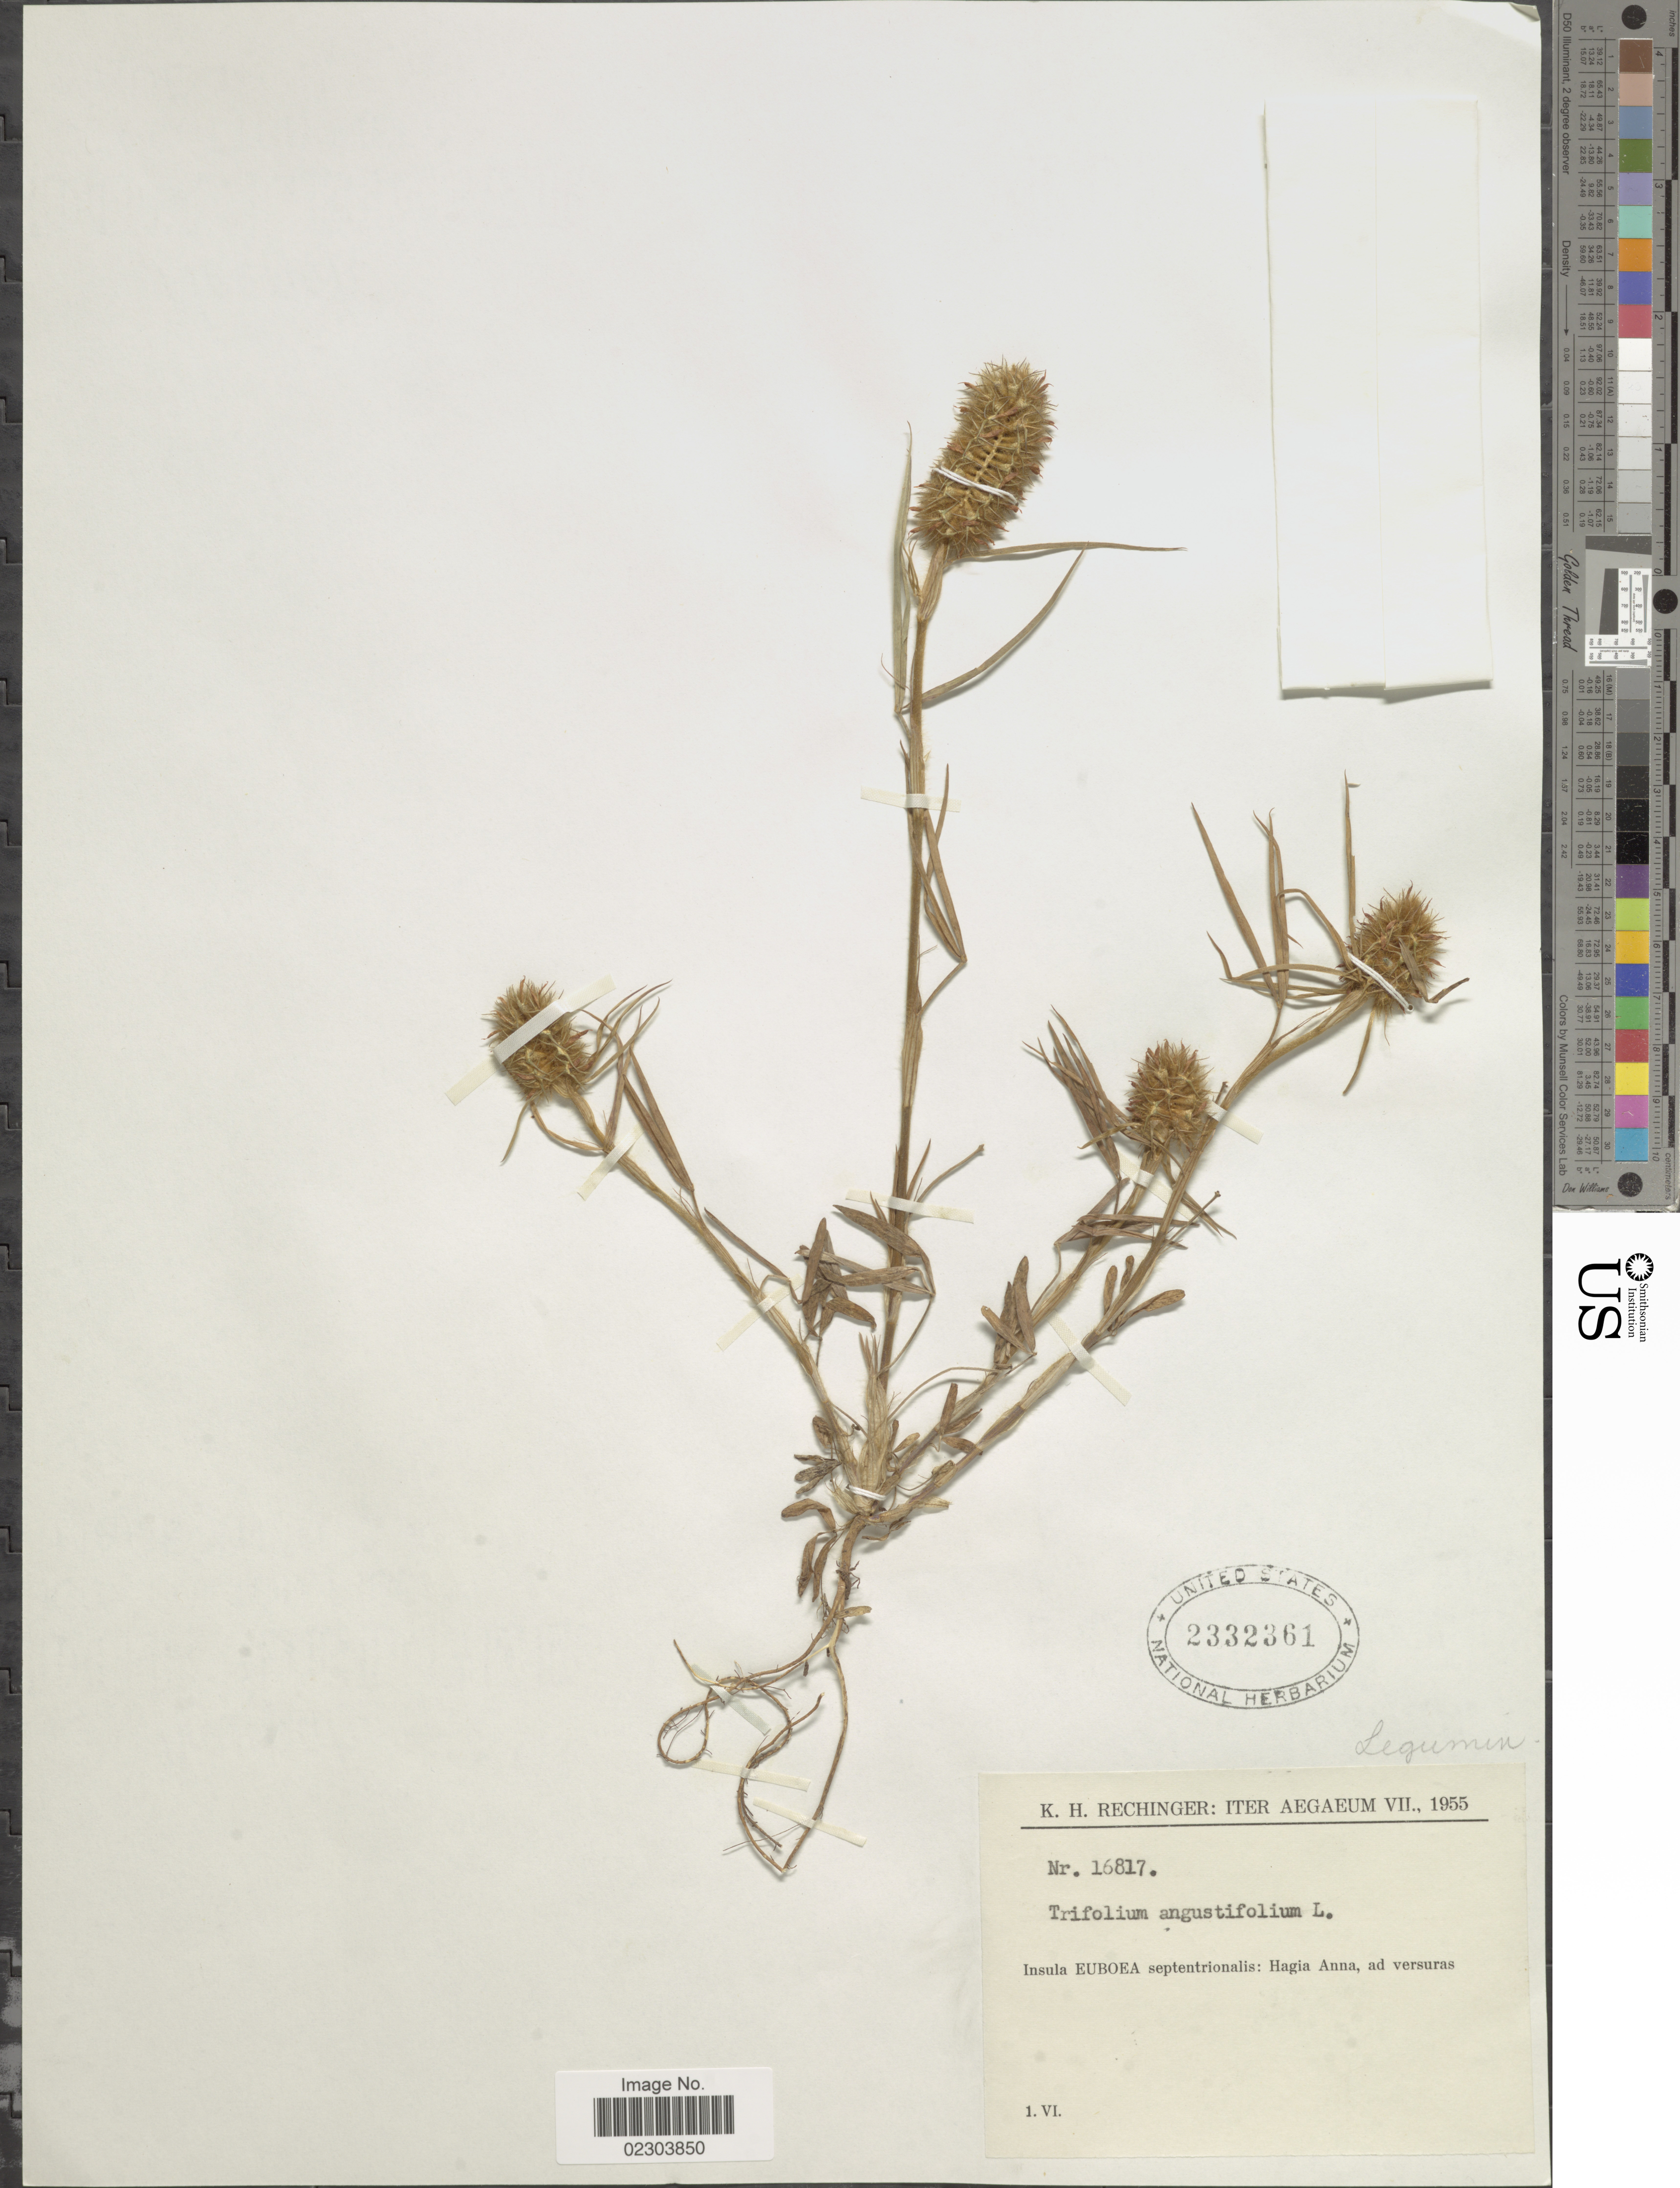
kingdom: Plantae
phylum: Tracheophyta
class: Magnoliopsida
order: Fabales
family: Fabaceae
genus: Trifolium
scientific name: Trifolium angustifolium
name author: L.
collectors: K. H. Rechinger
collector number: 16817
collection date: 1955-06-01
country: Greece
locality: Iter Aegaeum, Insula Euboea septentrionalis: Hagia Anna, ad versuras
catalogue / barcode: US 2332361